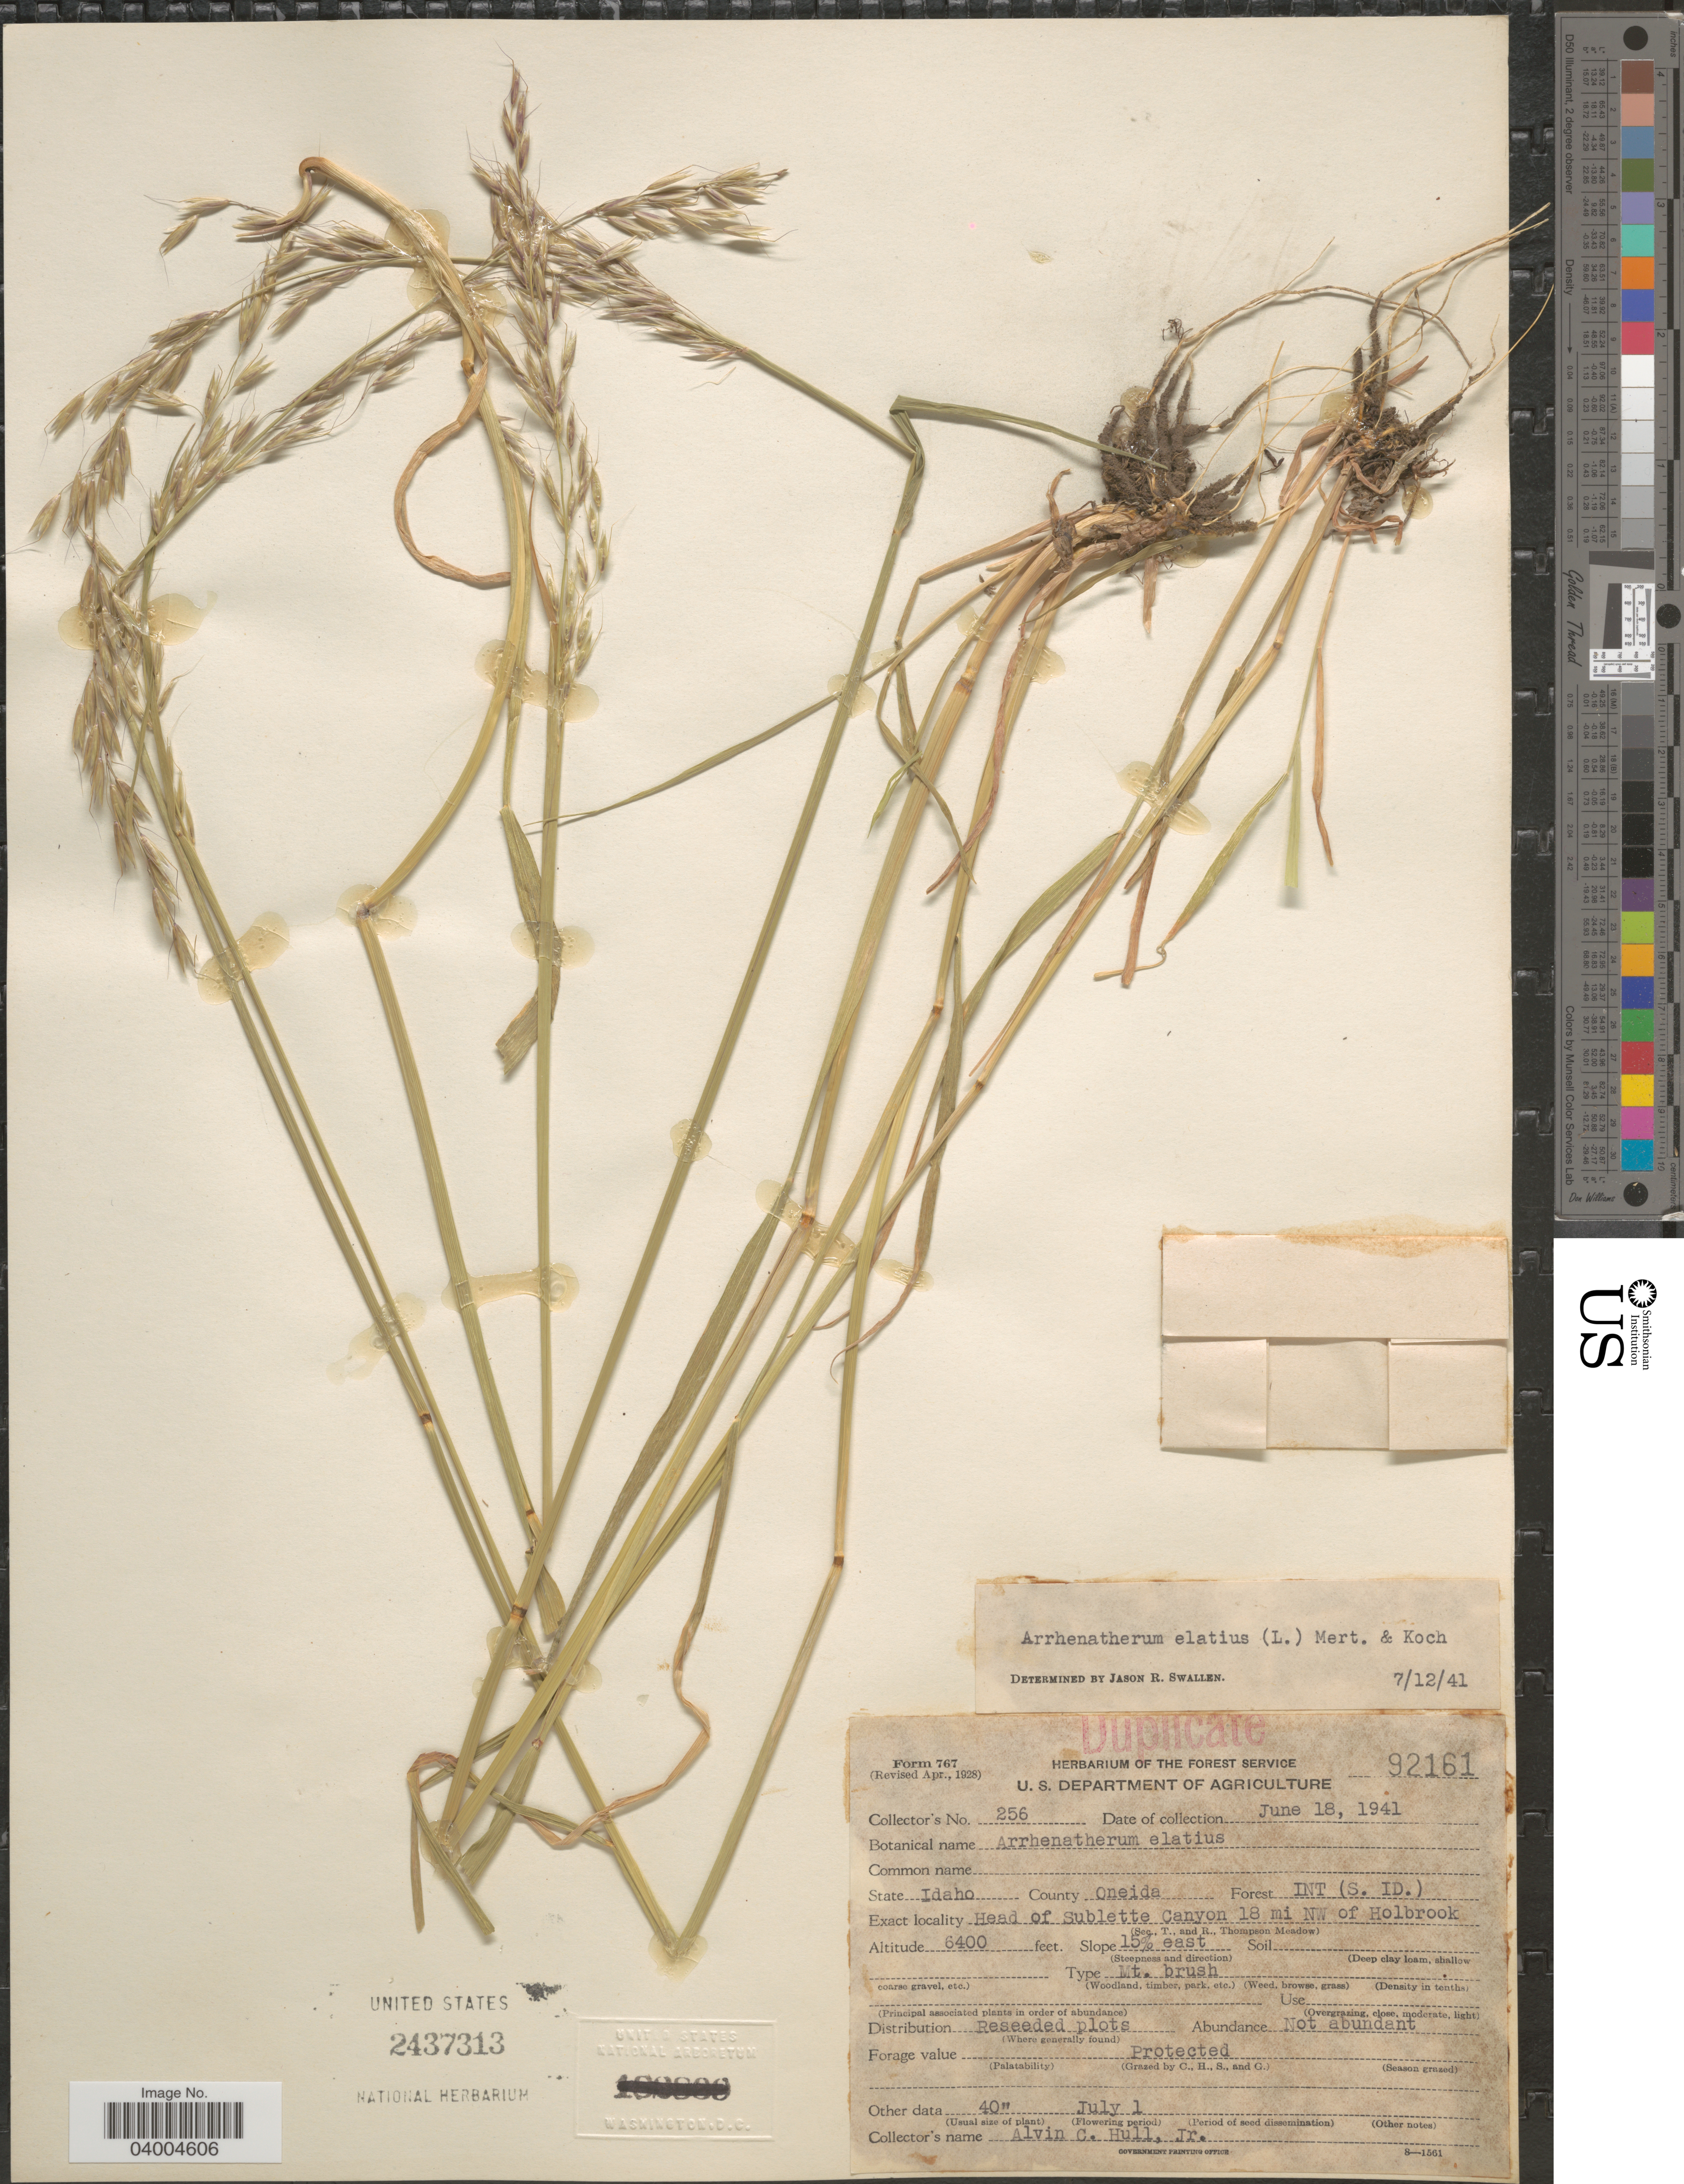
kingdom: Plantae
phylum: Tracheophyta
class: Liliopsida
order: Poales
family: Poaceae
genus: Arrhenatherum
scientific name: Arrhenatherum elatius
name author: (L.) J. Presl & C. Presl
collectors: A. Hull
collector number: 256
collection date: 1941-06-18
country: United States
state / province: Idaho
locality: County Oneida. Forest INT (S. Id.). Head of Sublette Canyon 18 mi NW of Holbrook. Slope 15% east.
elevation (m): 1951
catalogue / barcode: US 2437313